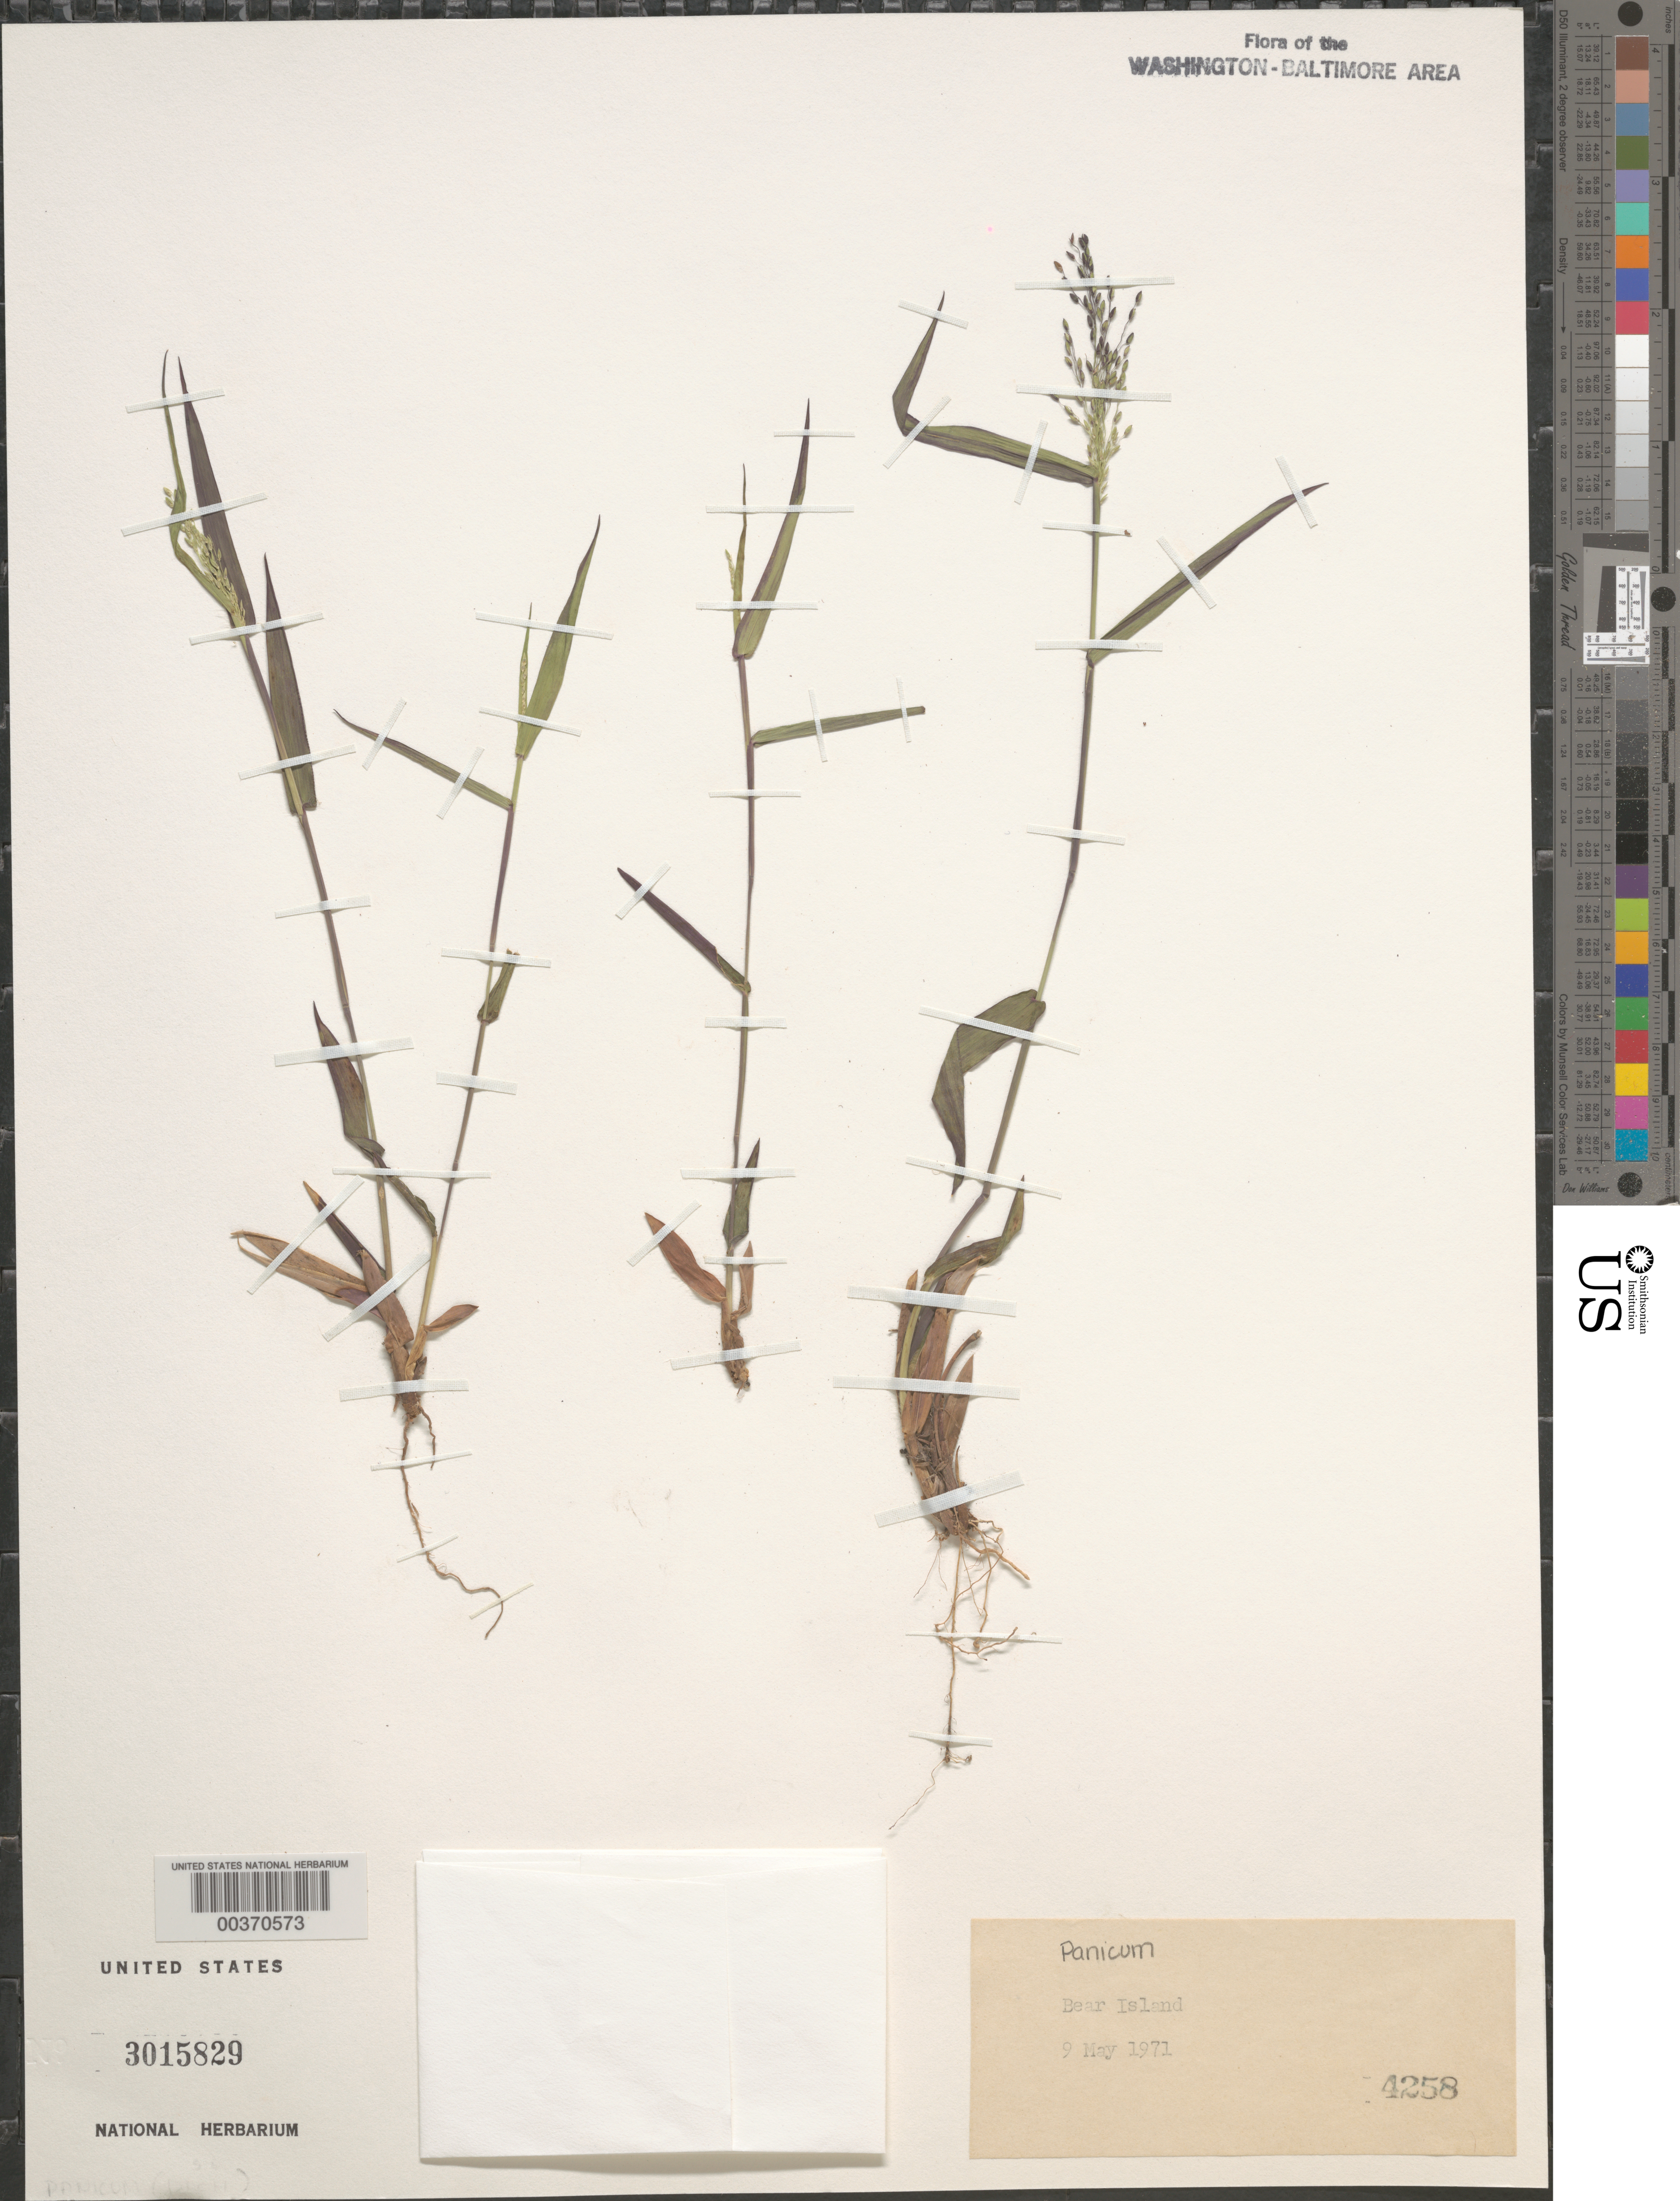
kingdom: Plantae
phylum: Tracheophyta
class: Liliopsida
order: Poales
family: Poaceae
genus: Panicum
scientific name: Panicum sp.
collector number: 4258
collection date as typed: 09 May 1971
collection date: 1971-05-09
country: United States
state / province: Maryland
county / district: Montgomery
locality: Bear Island C. & O. Canal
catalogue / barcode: US 3015829